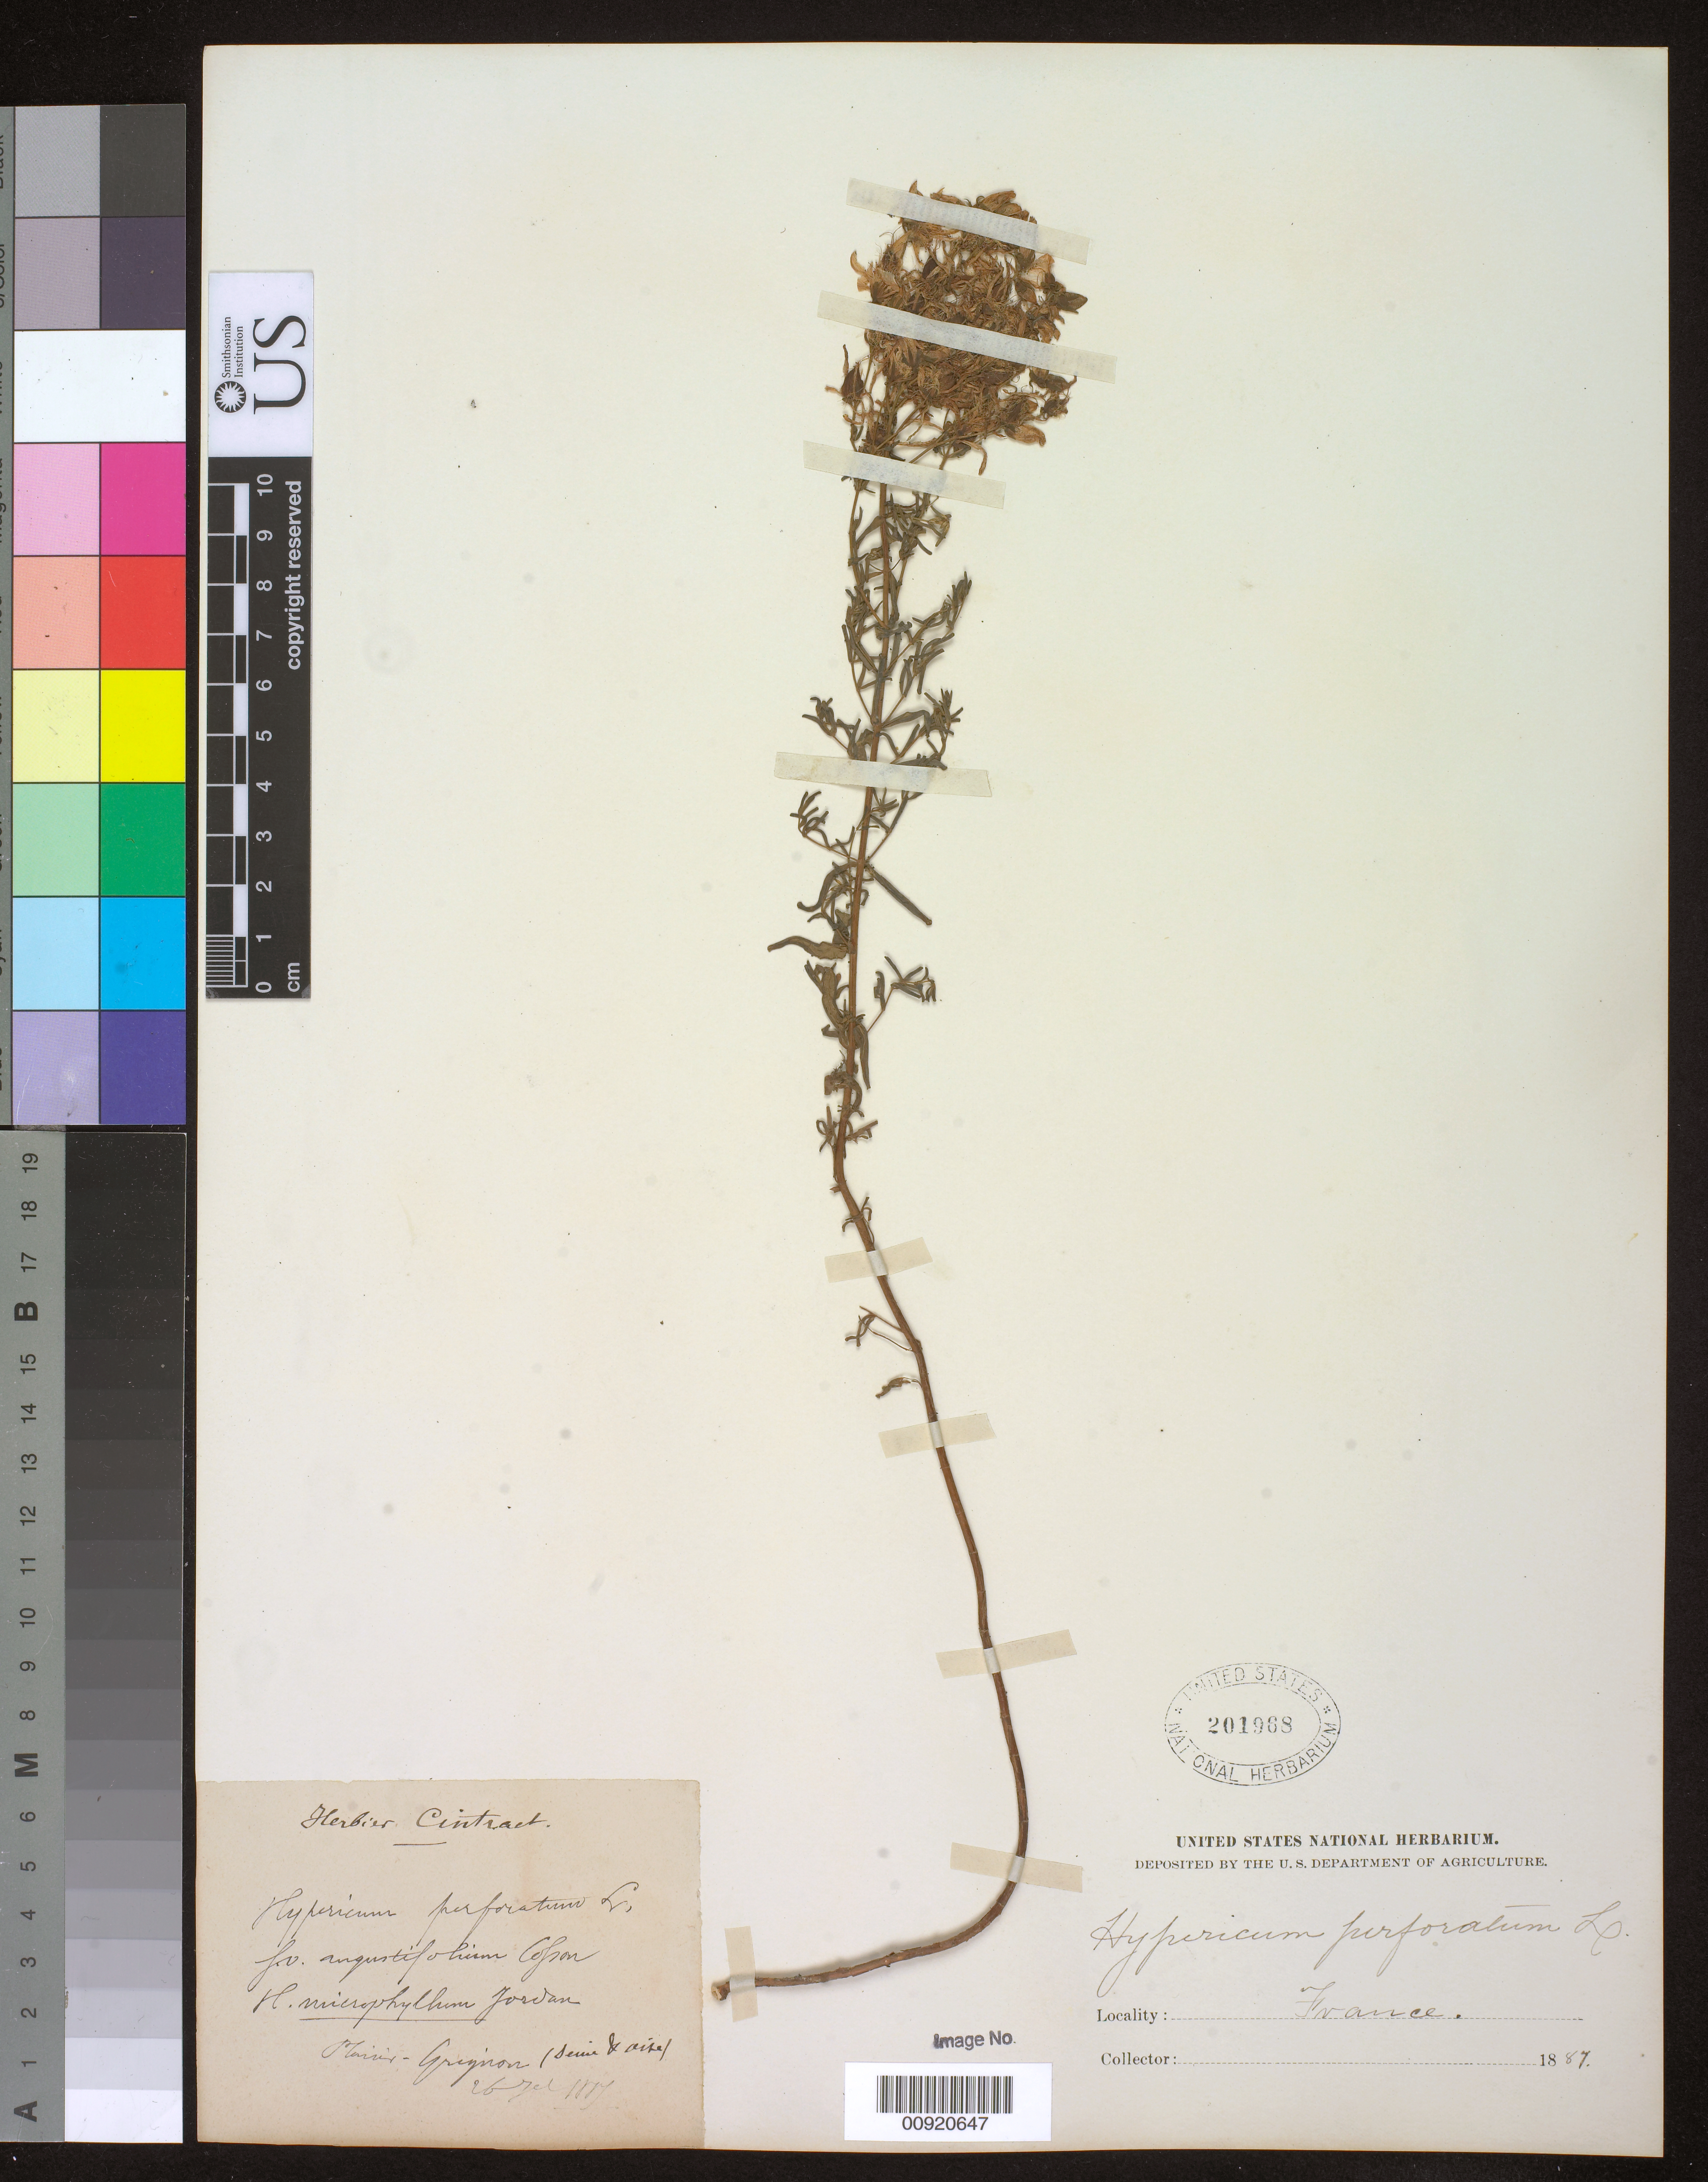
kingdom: Plantae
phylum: Tracheophyta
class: Magnoliopsida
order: Malpighiales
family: Hypericaceae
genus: Hypericum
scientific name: Hypericum perforatum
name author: L.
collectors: Cintract, --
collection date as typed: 20 Jul 1887 or 26 Jul 1887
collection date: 1887-07-20 or 1887-07-26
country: France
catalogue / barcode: US 201968